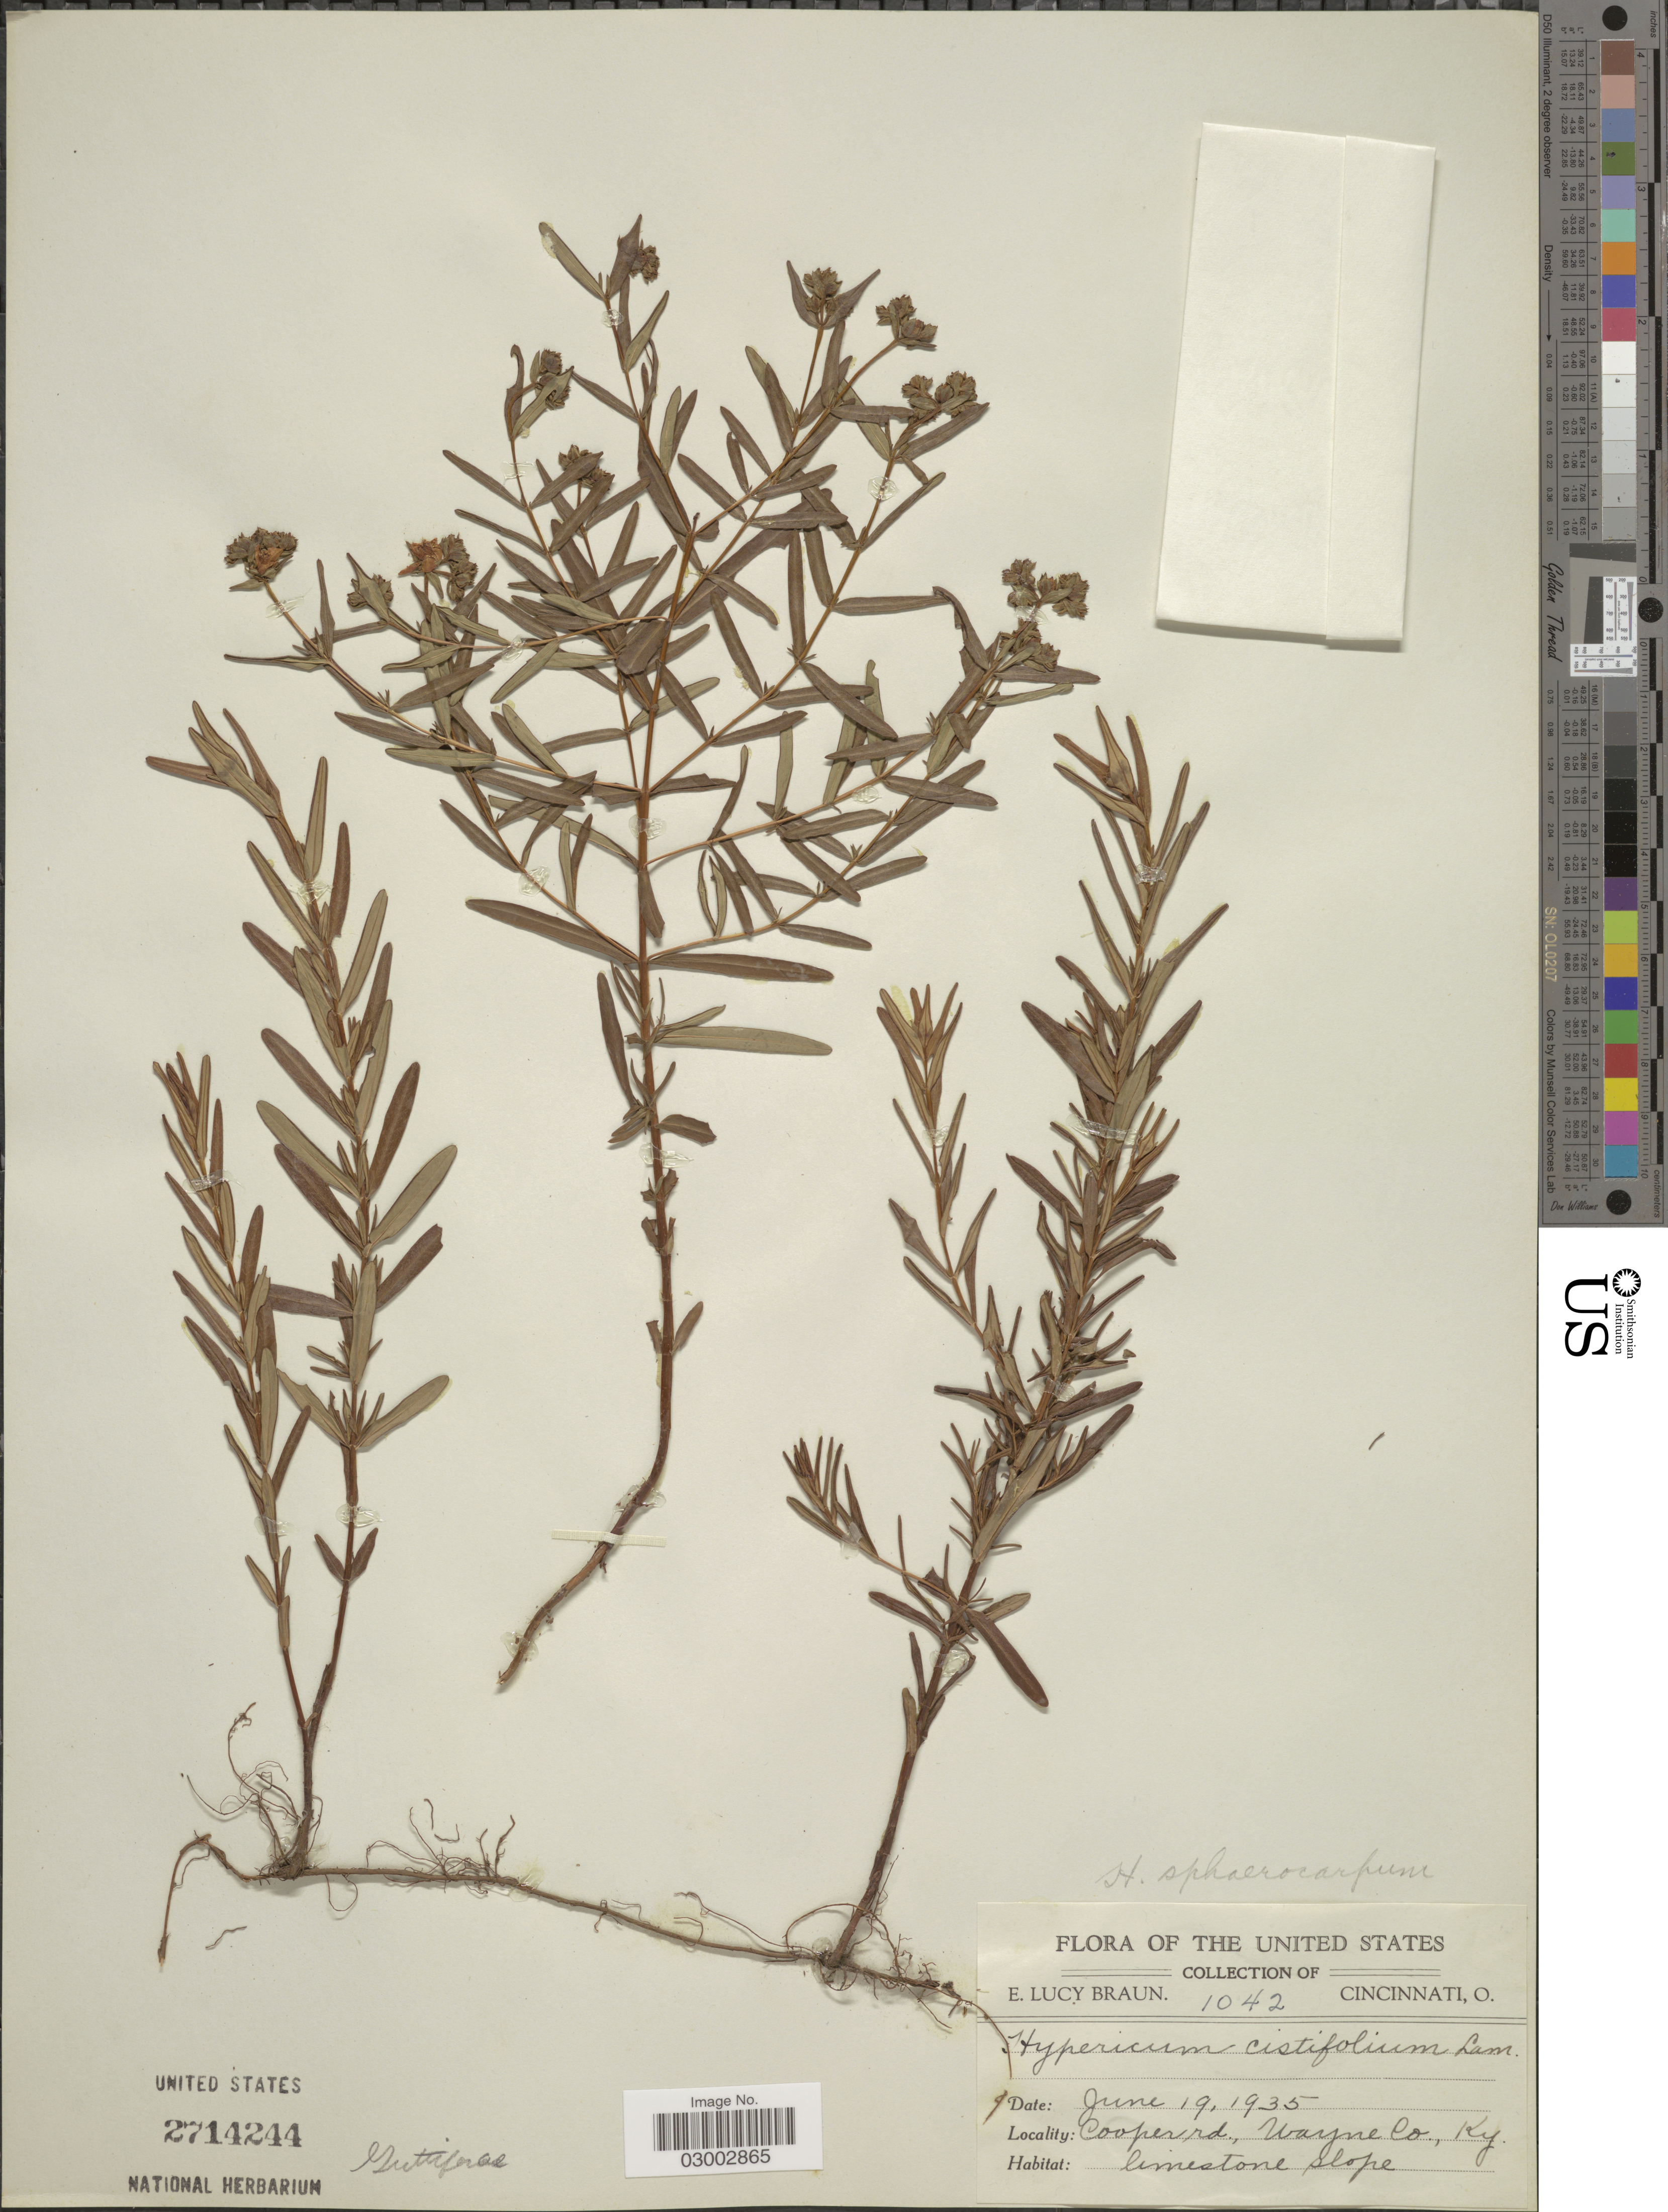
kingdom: Plantae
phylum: Tracheophyta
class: Magnoliopsida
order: Malpighiales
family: Hypericaceae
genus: Hypericum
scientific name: Hypericum sphaerocarpum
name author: Michx.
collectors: E. L. Braun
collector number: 1042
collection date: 1935-06-19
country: United States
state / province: Kentucky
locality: Cooper rd., Wayne Co., Ky.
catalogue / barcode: US 2714244